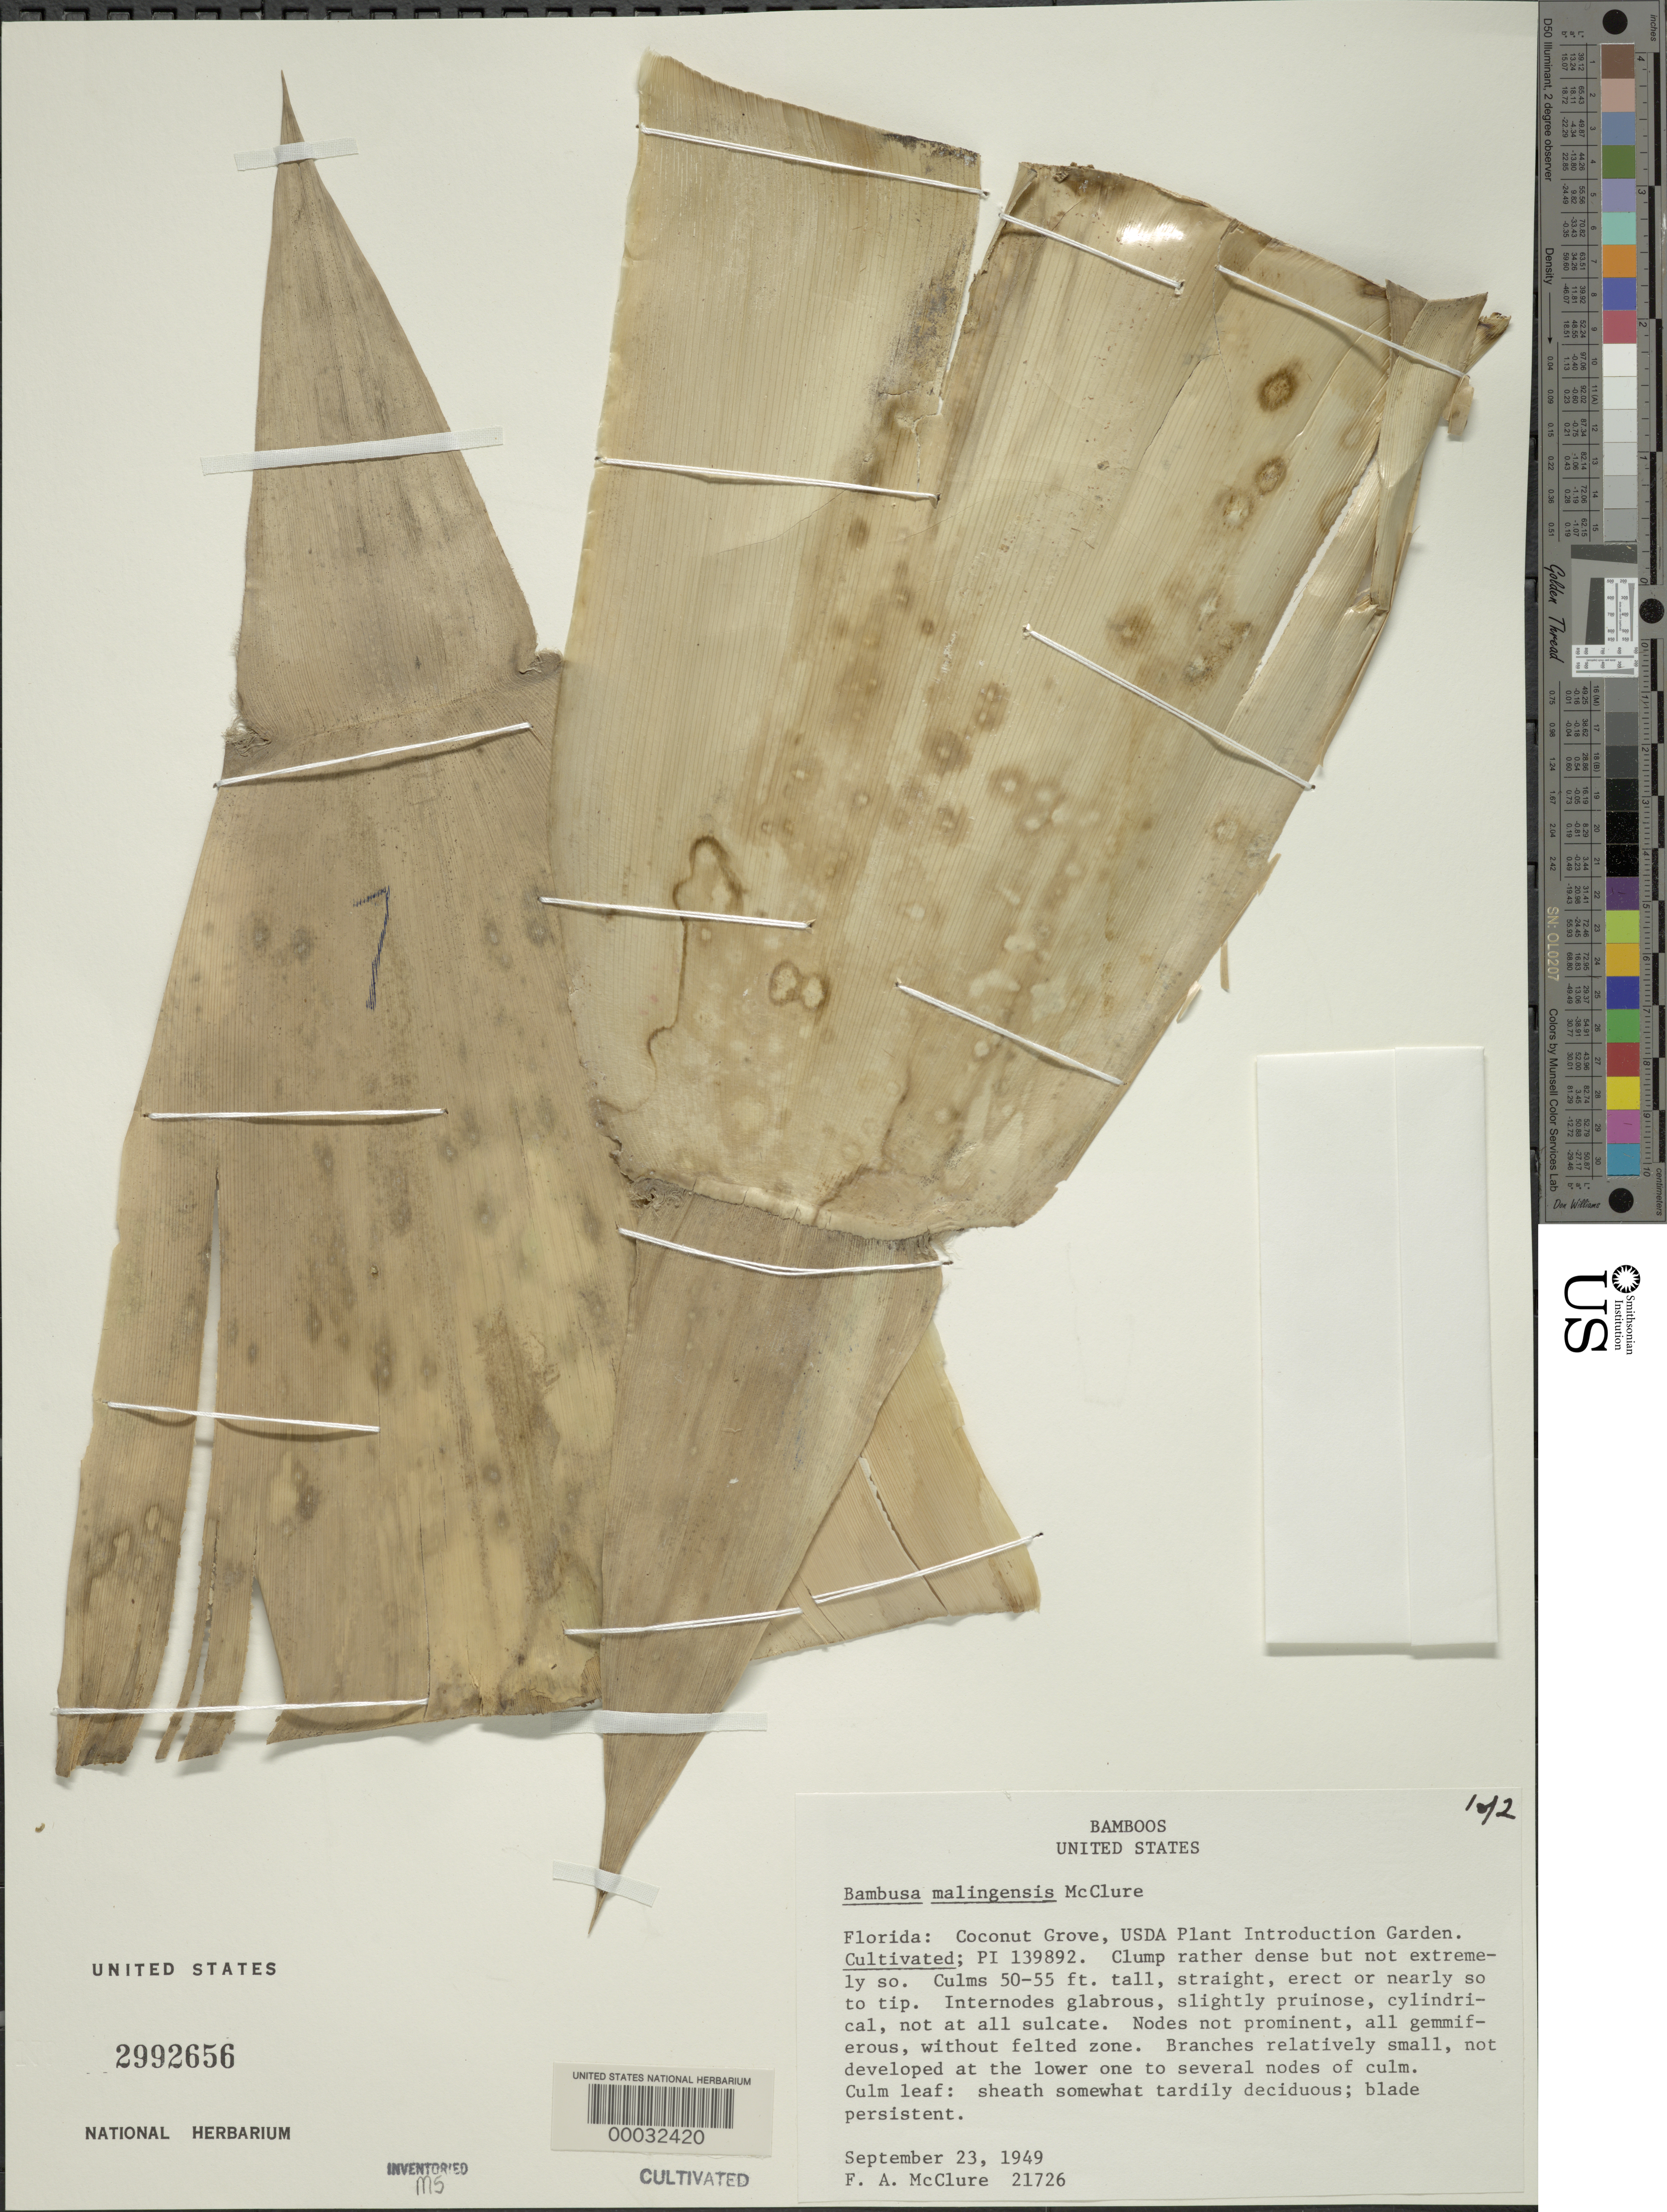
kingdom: Plantae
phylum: Tracheophyta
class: Liliopsida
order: Poales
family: Poaceae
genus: Bambusa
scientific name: Bambusa malingensis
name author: McClure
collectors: F. A. McClure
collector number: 21726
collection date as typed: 23 Sep 1949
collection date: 1949-09-23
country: United States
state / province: Florida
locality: U.s.d.a. plant introduction garden coconut grove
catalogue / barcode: US 2992656